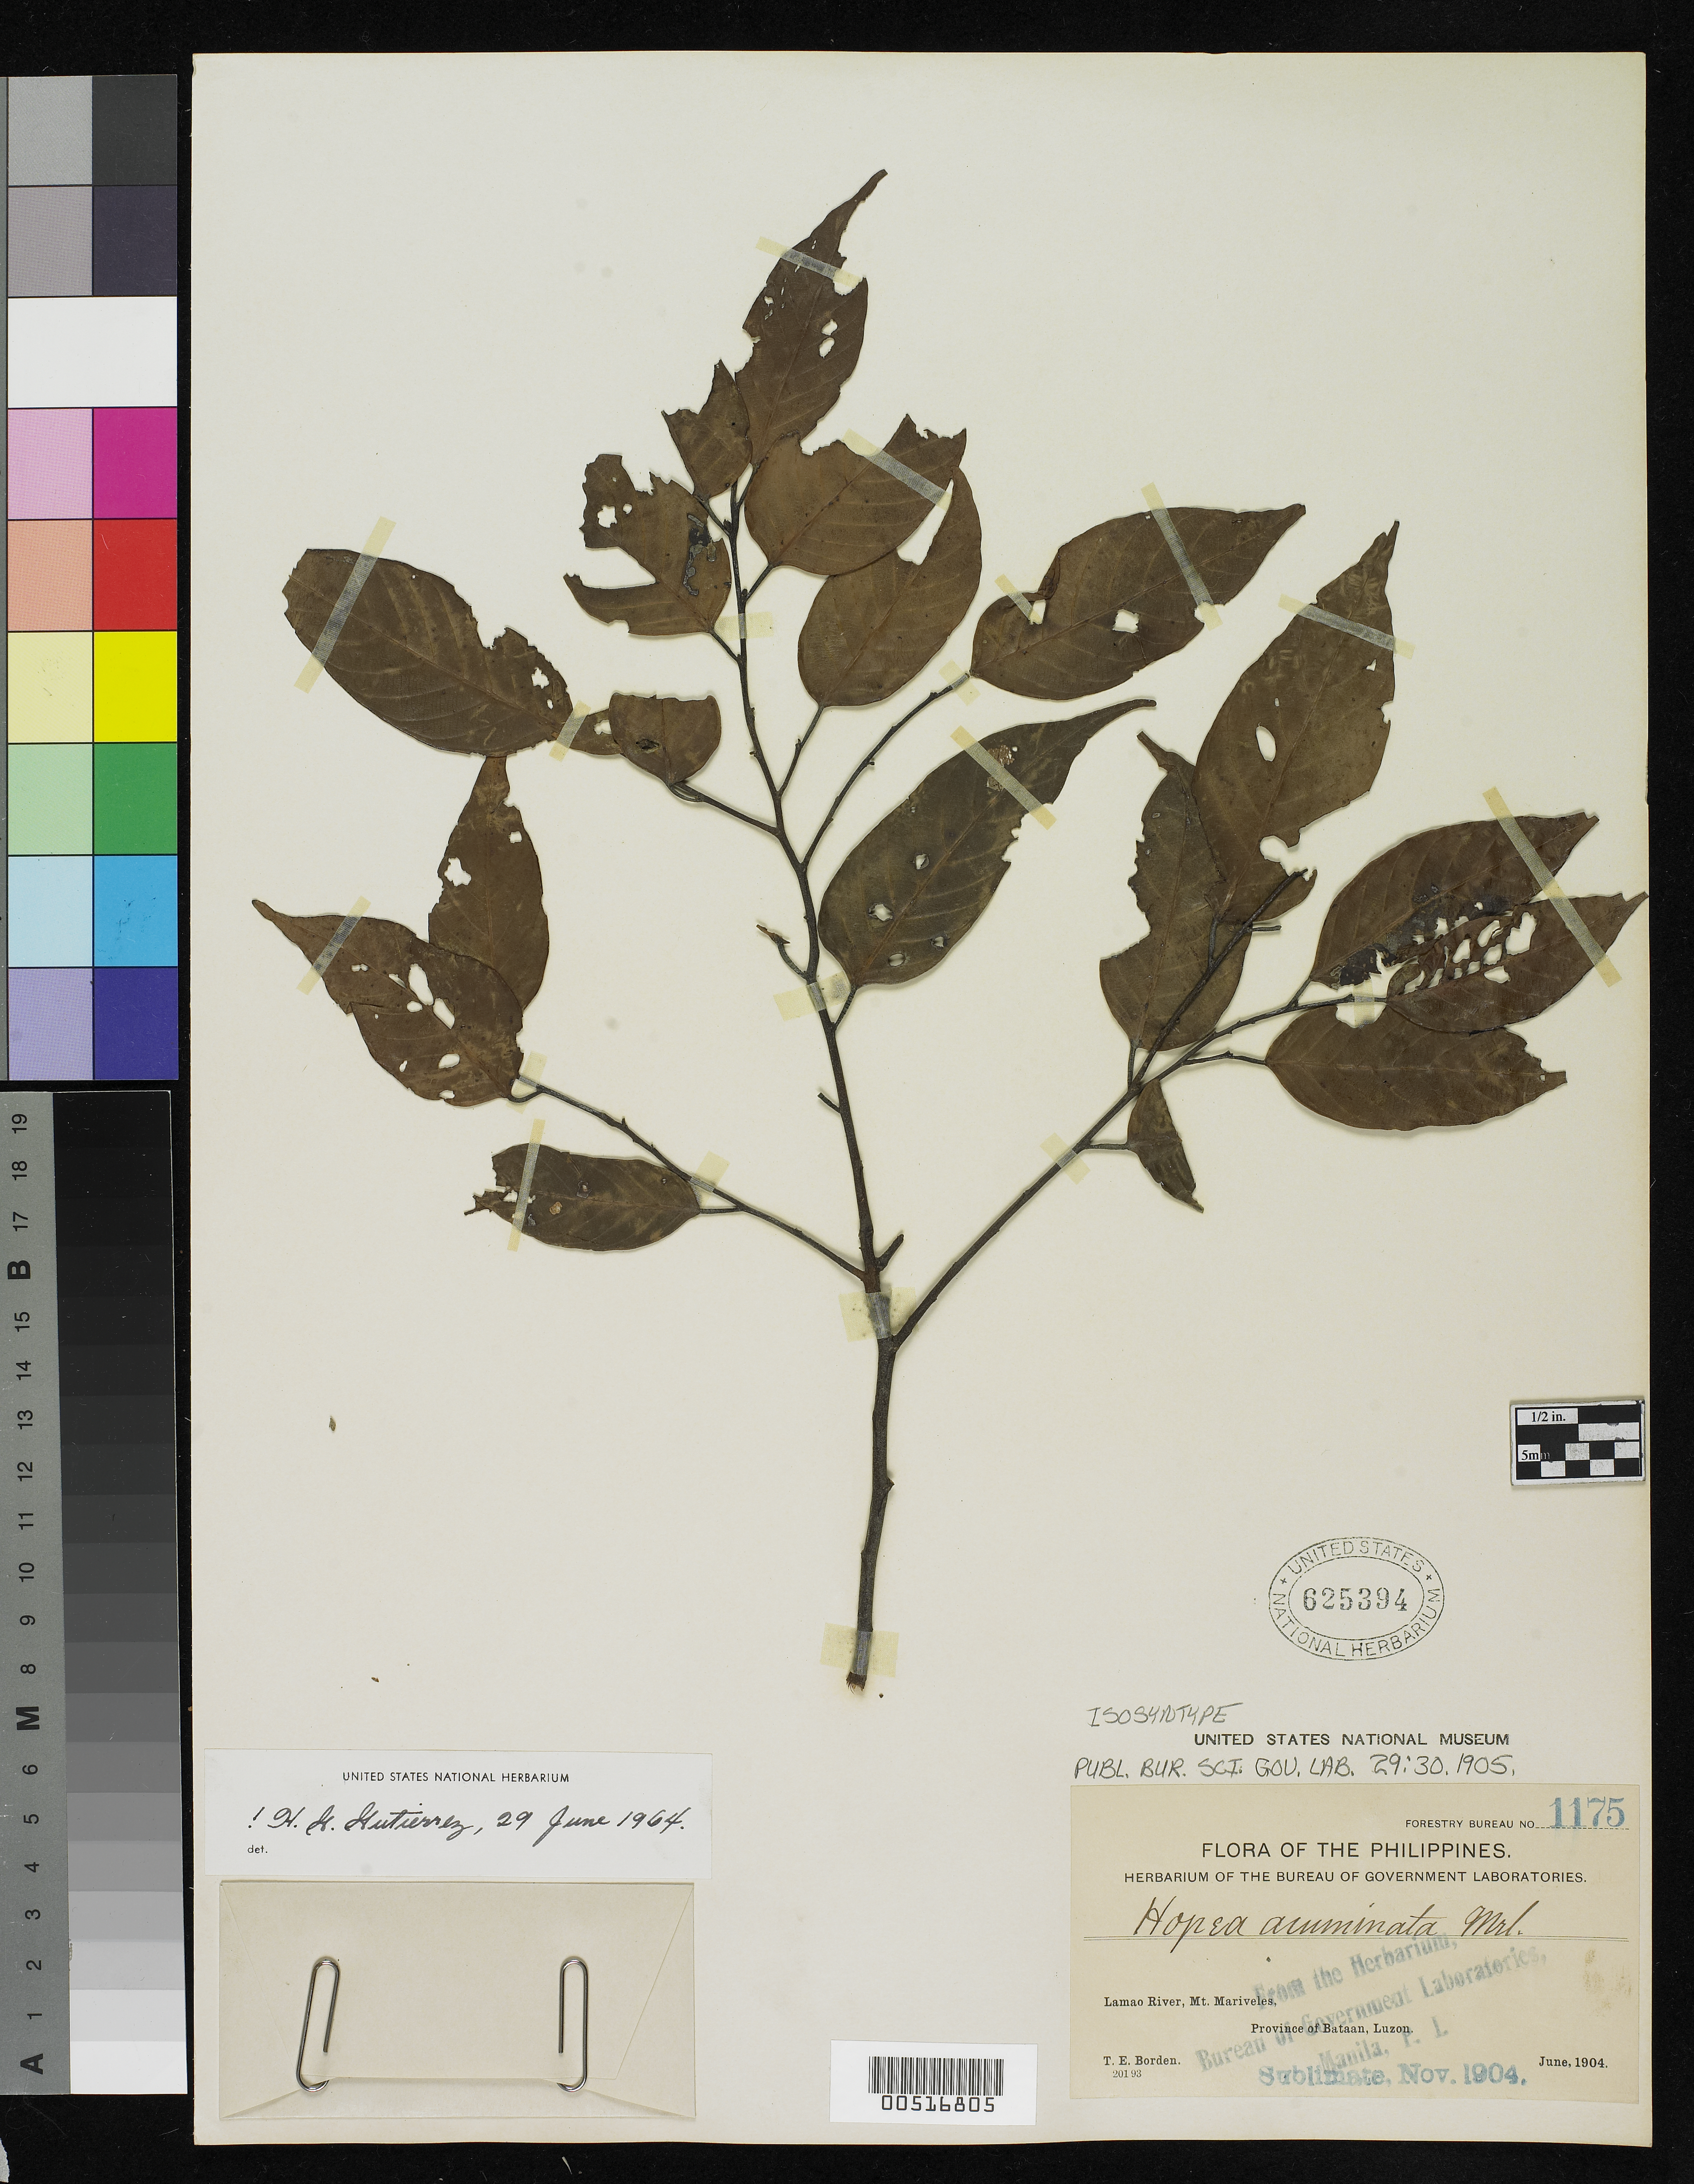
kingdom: Plantae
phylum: Tracheophyta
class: Magnoliopsida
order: Malvales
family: Dipterocarpaceae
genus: Hopea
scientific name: Hopea acuminata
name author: Merr.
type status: Isosyntype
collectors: T. E. Borden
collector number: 1175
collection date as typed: Jun 1904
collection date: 1904-06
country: Philippines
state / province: Central Luzon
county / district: Bataan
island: Luzon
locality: Lamao River, Mt Mariveles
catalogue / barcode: US 625394